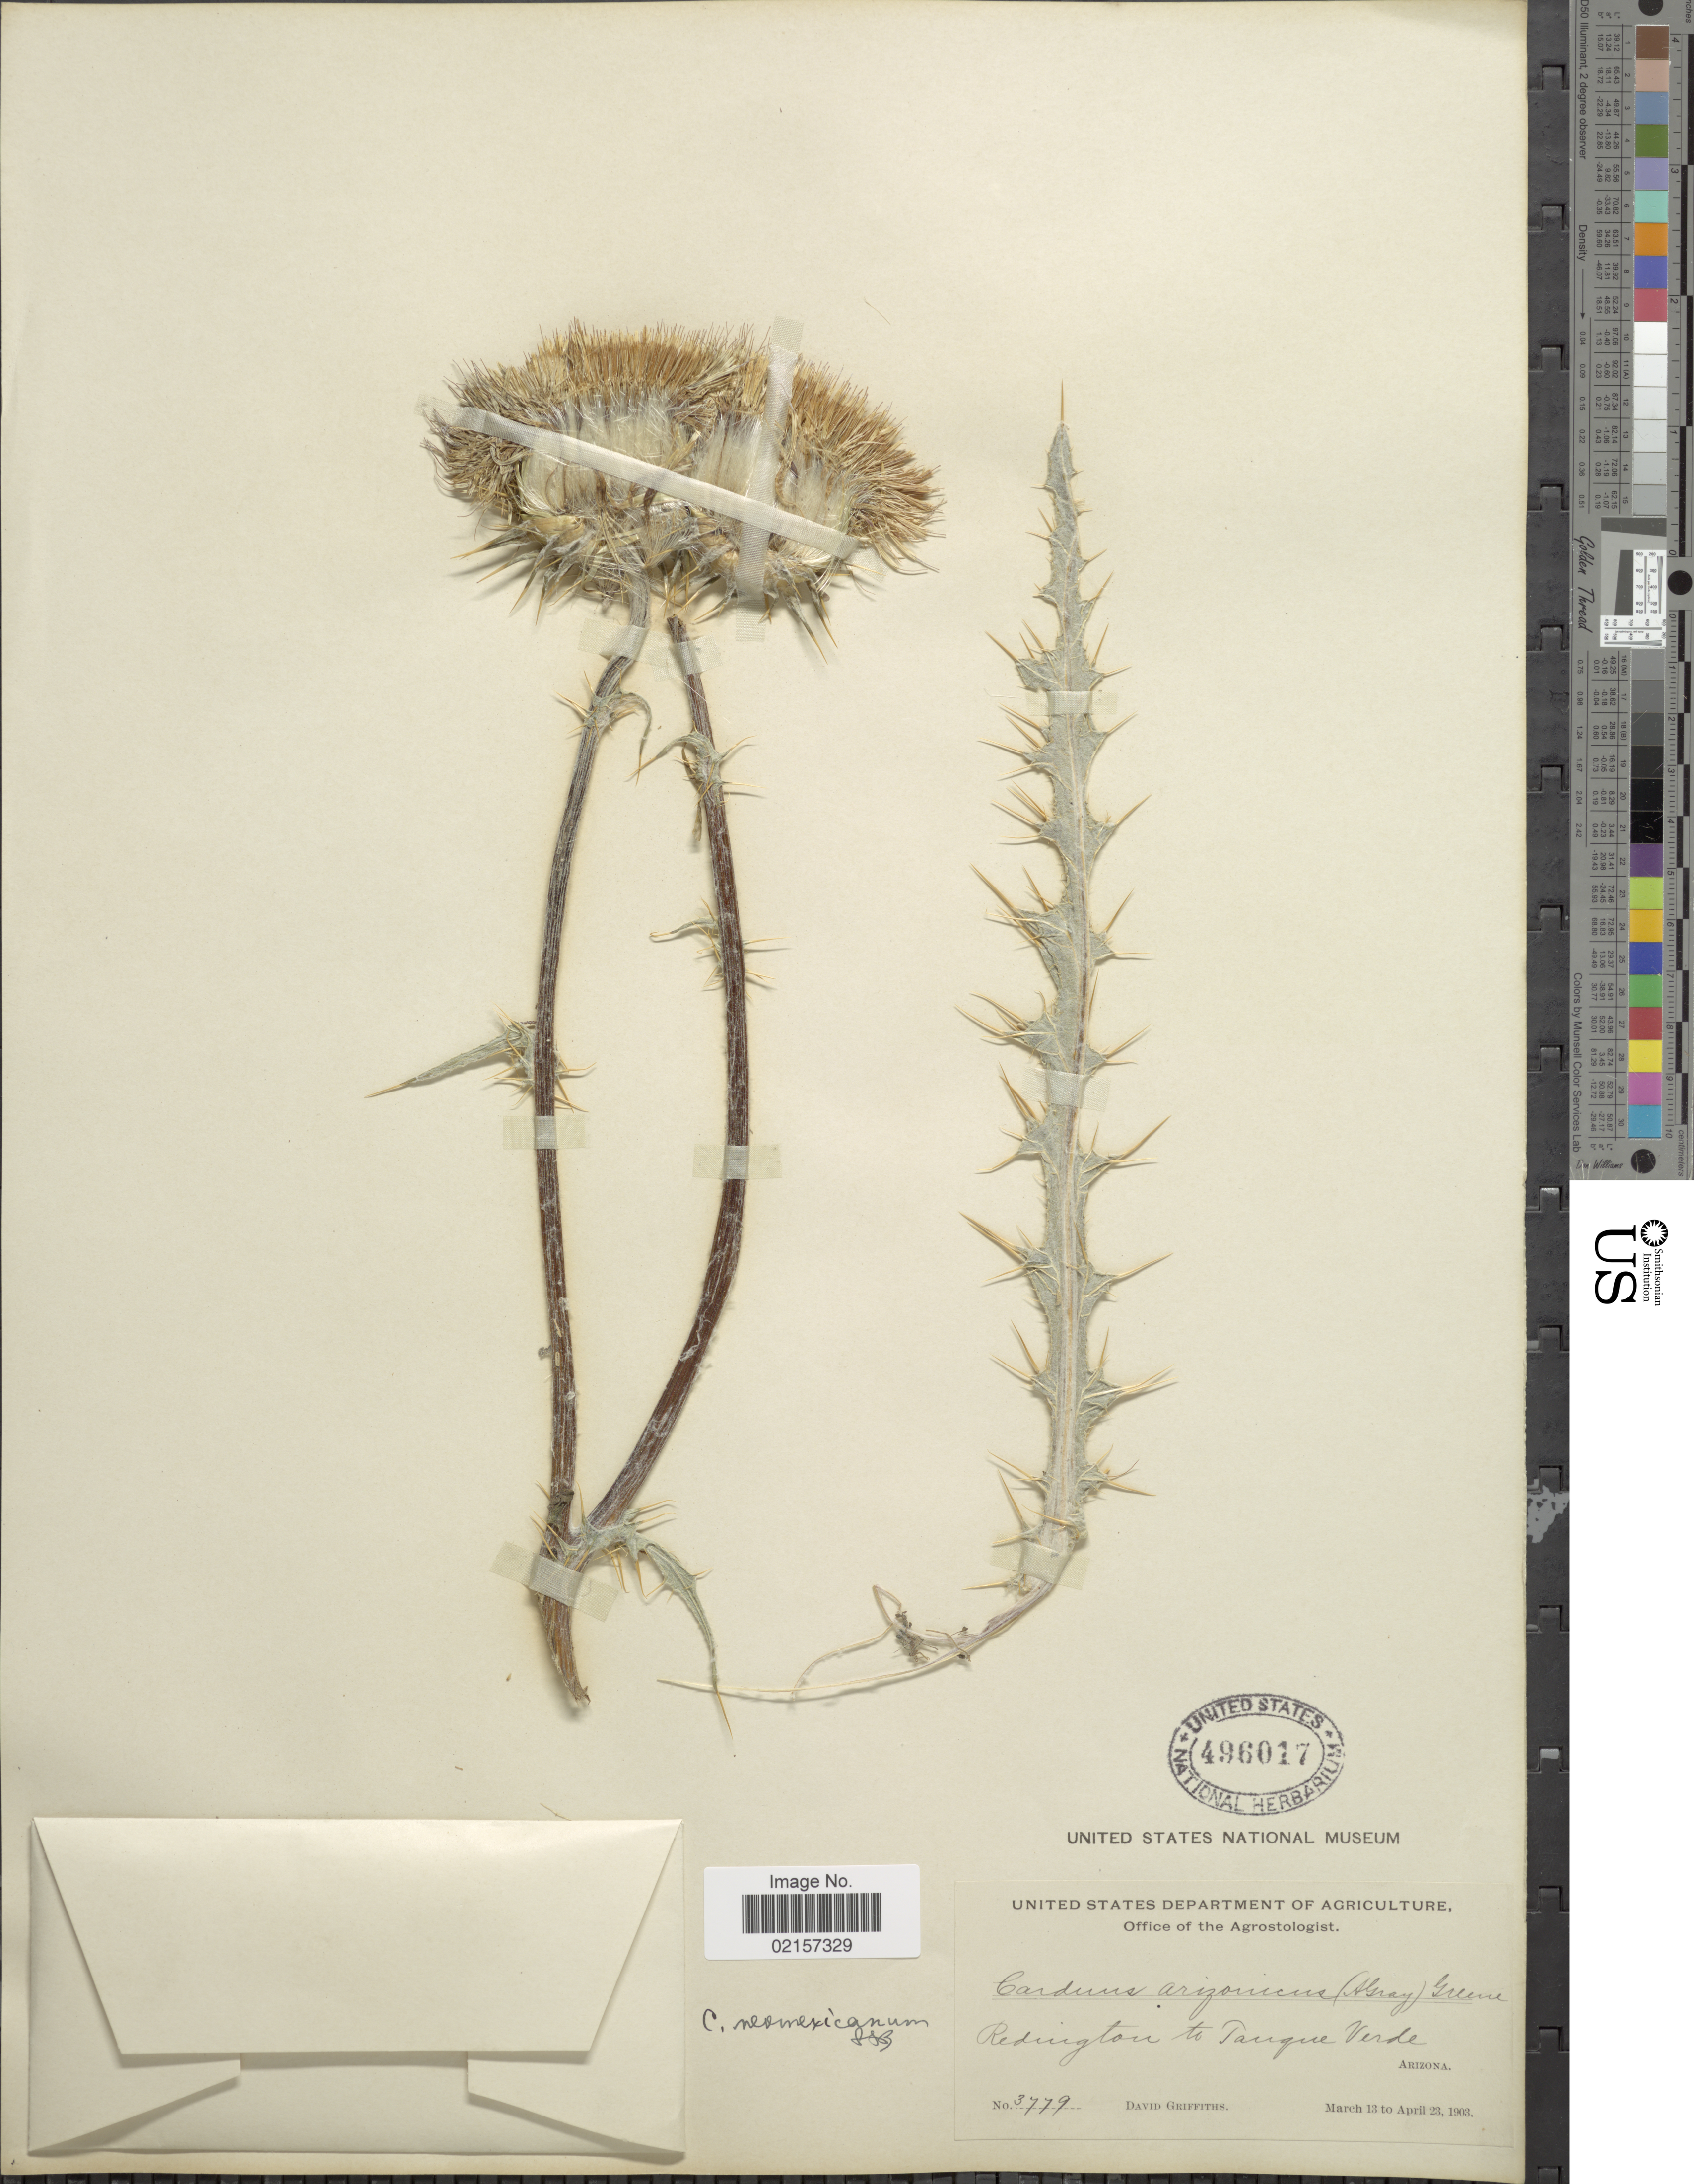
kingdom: Plantae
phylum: Tracheophyta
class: Magnoliopsida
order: Asterales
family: Asteraceae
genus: Cirsium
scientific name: Cirsium neomexicanum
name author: A. Gray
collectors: D. Griffiths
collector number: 3779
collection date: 1903-03-13/1903-04-23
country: United States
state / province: Arizona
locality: Redington to Tanque Verde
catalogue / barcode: US 496017